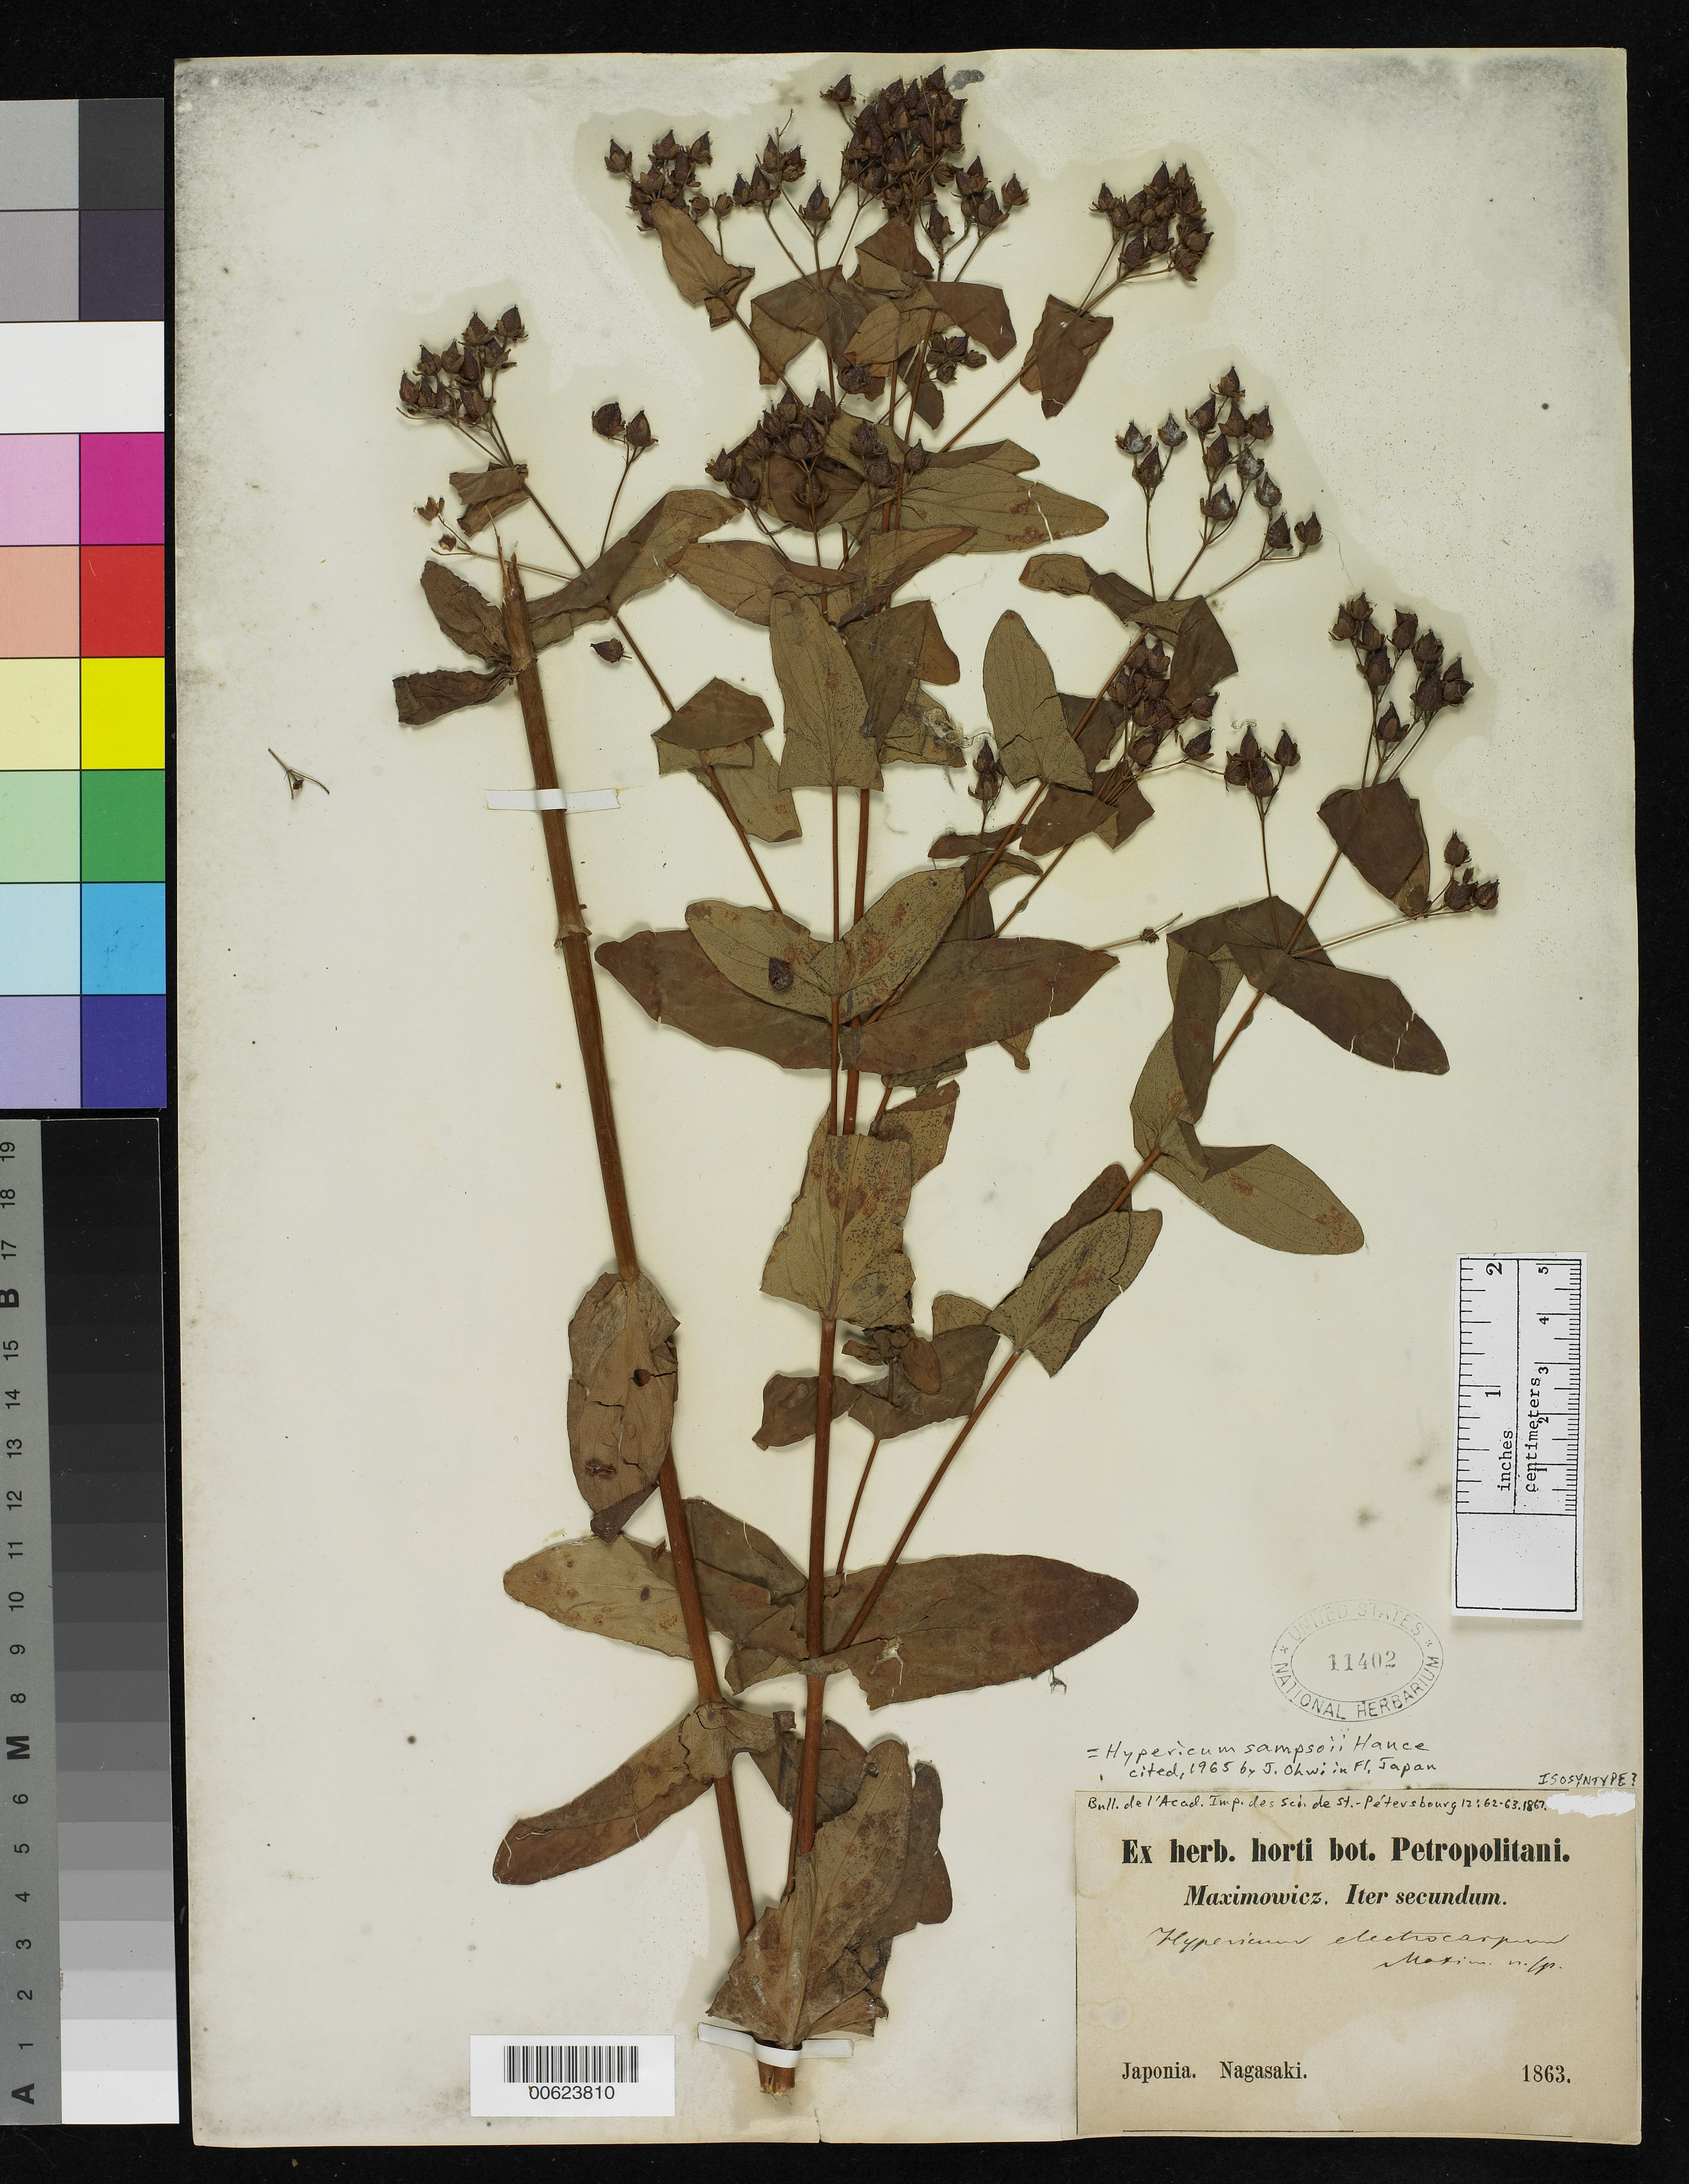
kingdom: Plantae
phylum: Tracheophyta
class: Magnoliopsida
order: Malpighiales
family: Hypericaceae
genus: Hypericum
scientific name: Hypericum electrocarpum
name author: Maxim.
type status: Isosyntype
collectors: C. J. Maximowicz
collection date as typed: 1863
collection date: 1863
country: Japan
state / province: Nagasaki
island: Kyushu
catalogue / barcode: US 11402